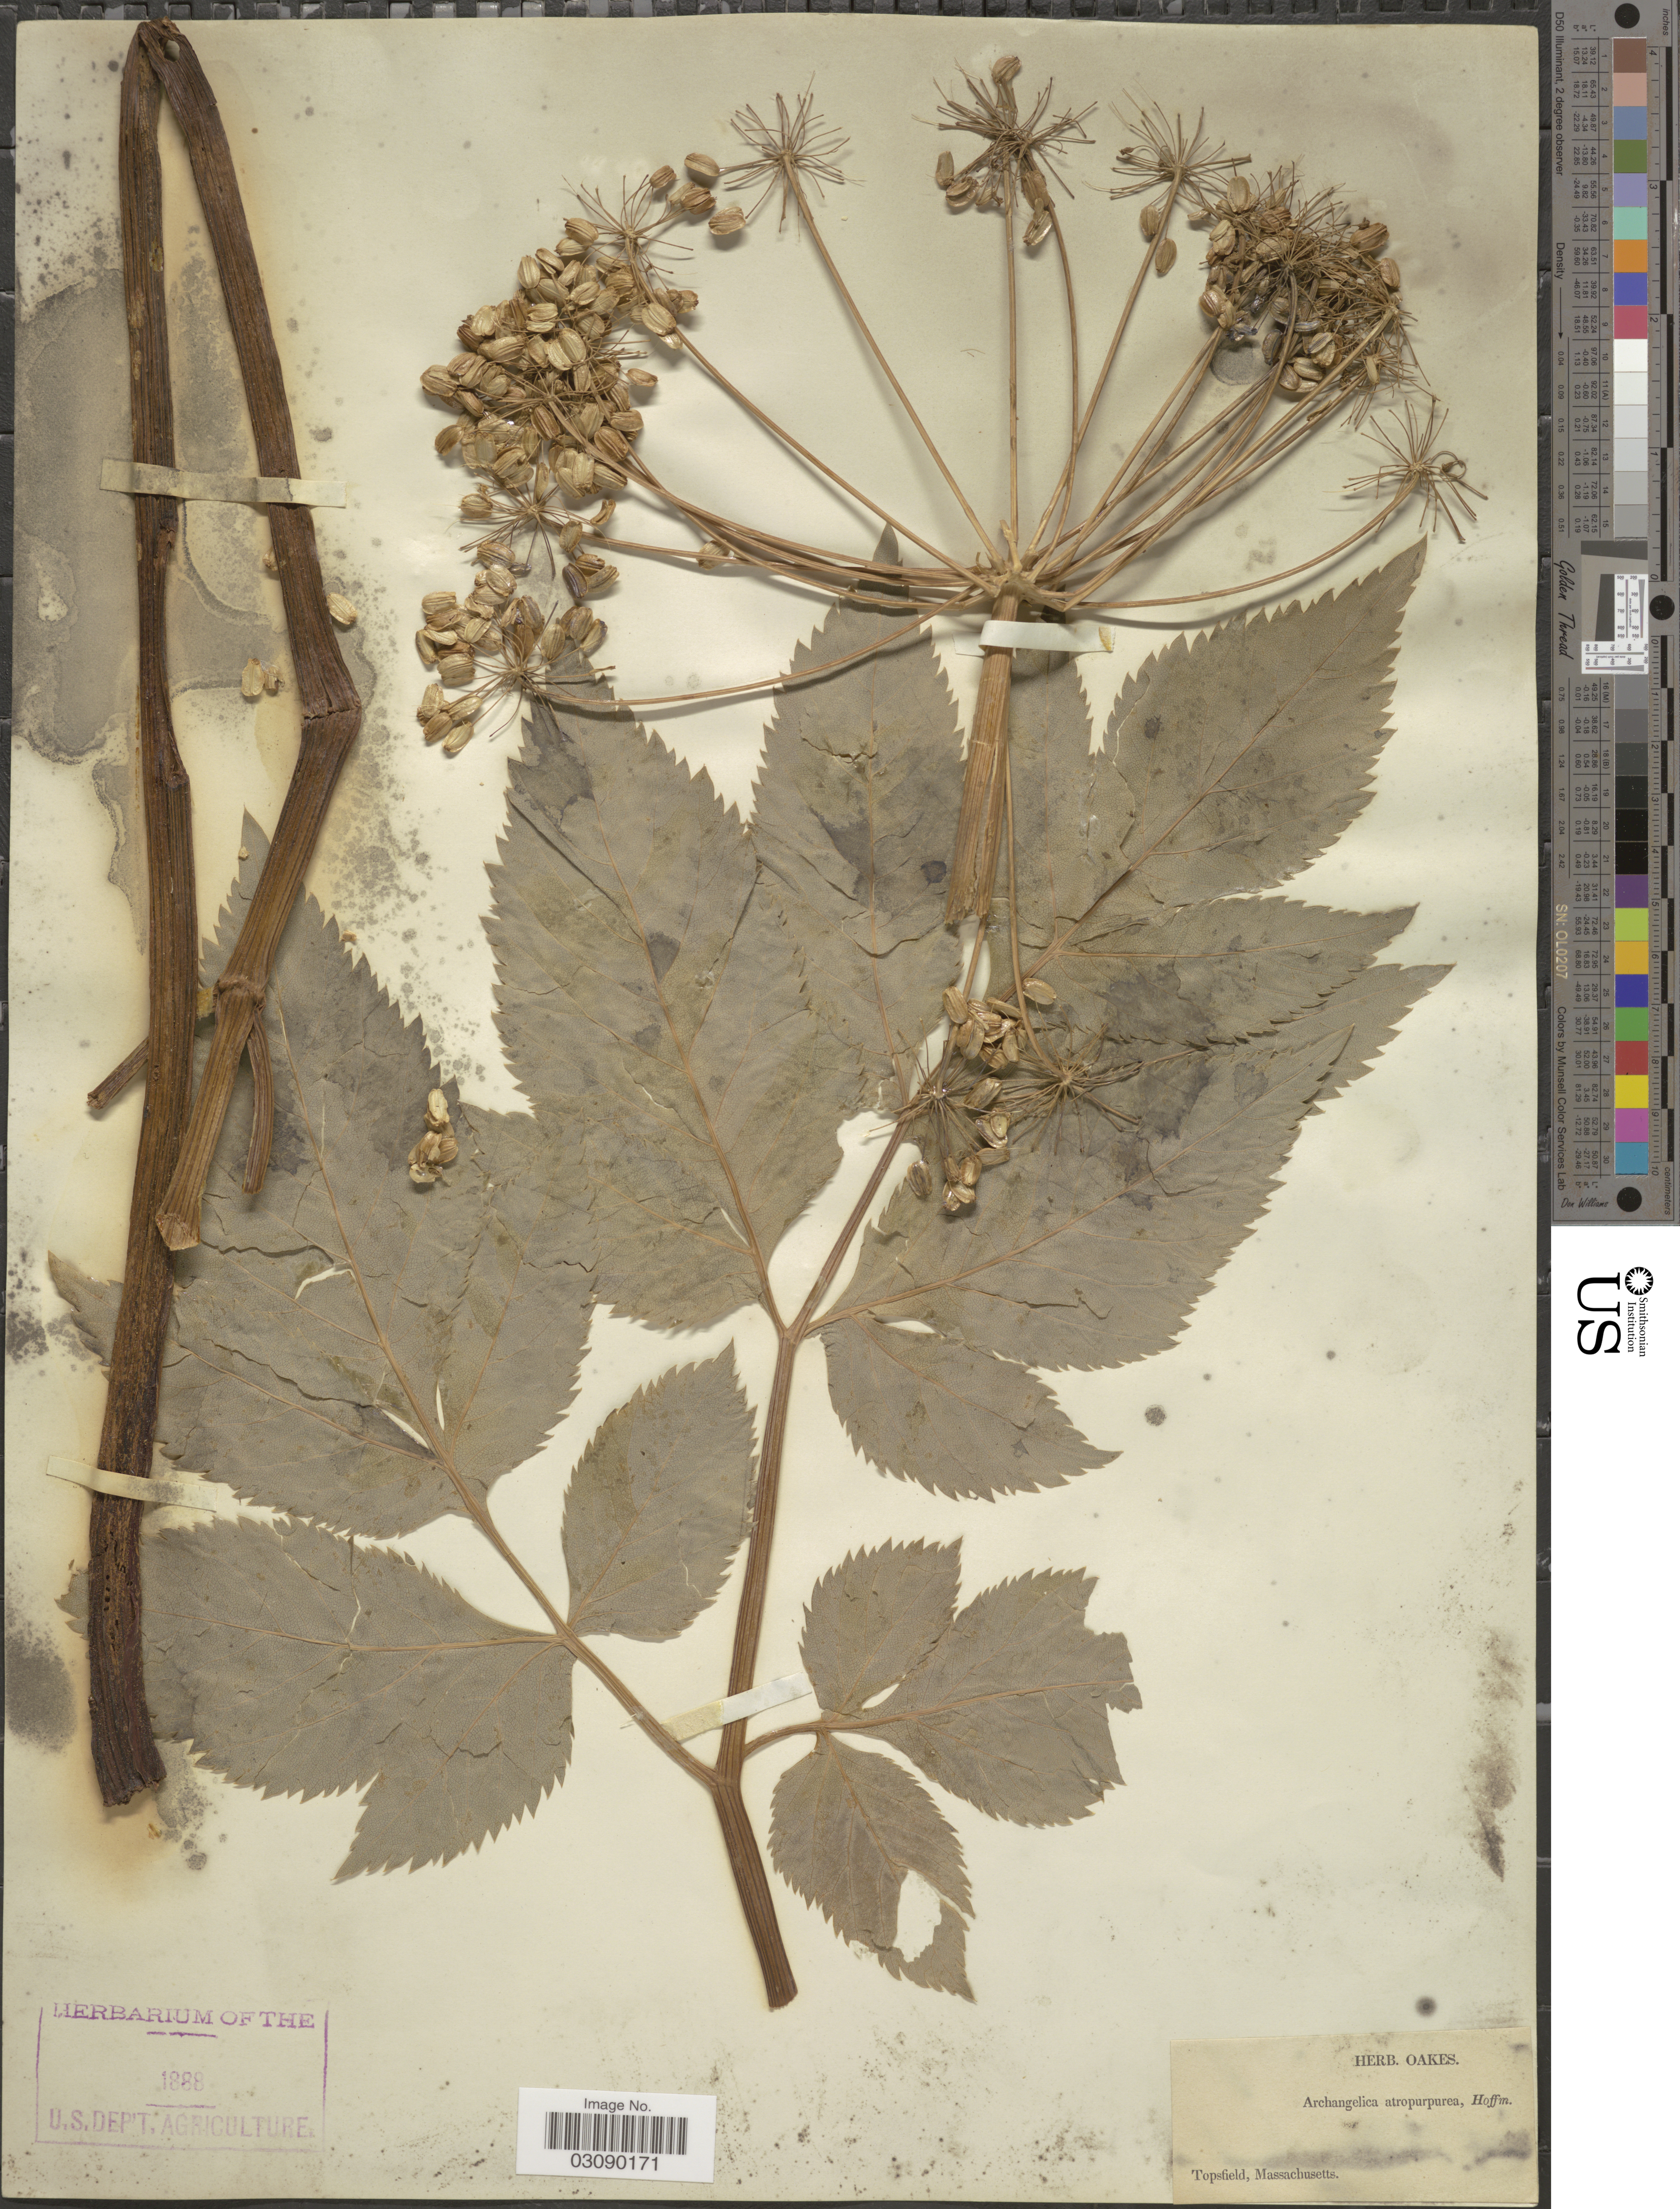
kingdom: Plantae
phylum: Tracheophyta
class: Magnoliopsida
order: Apiales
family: Apiaceae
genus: Angelica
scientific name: Angelica atropurpurea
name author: L.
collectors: ex herb. Oakes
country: United States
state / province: Massachusetts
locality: Topsfield.